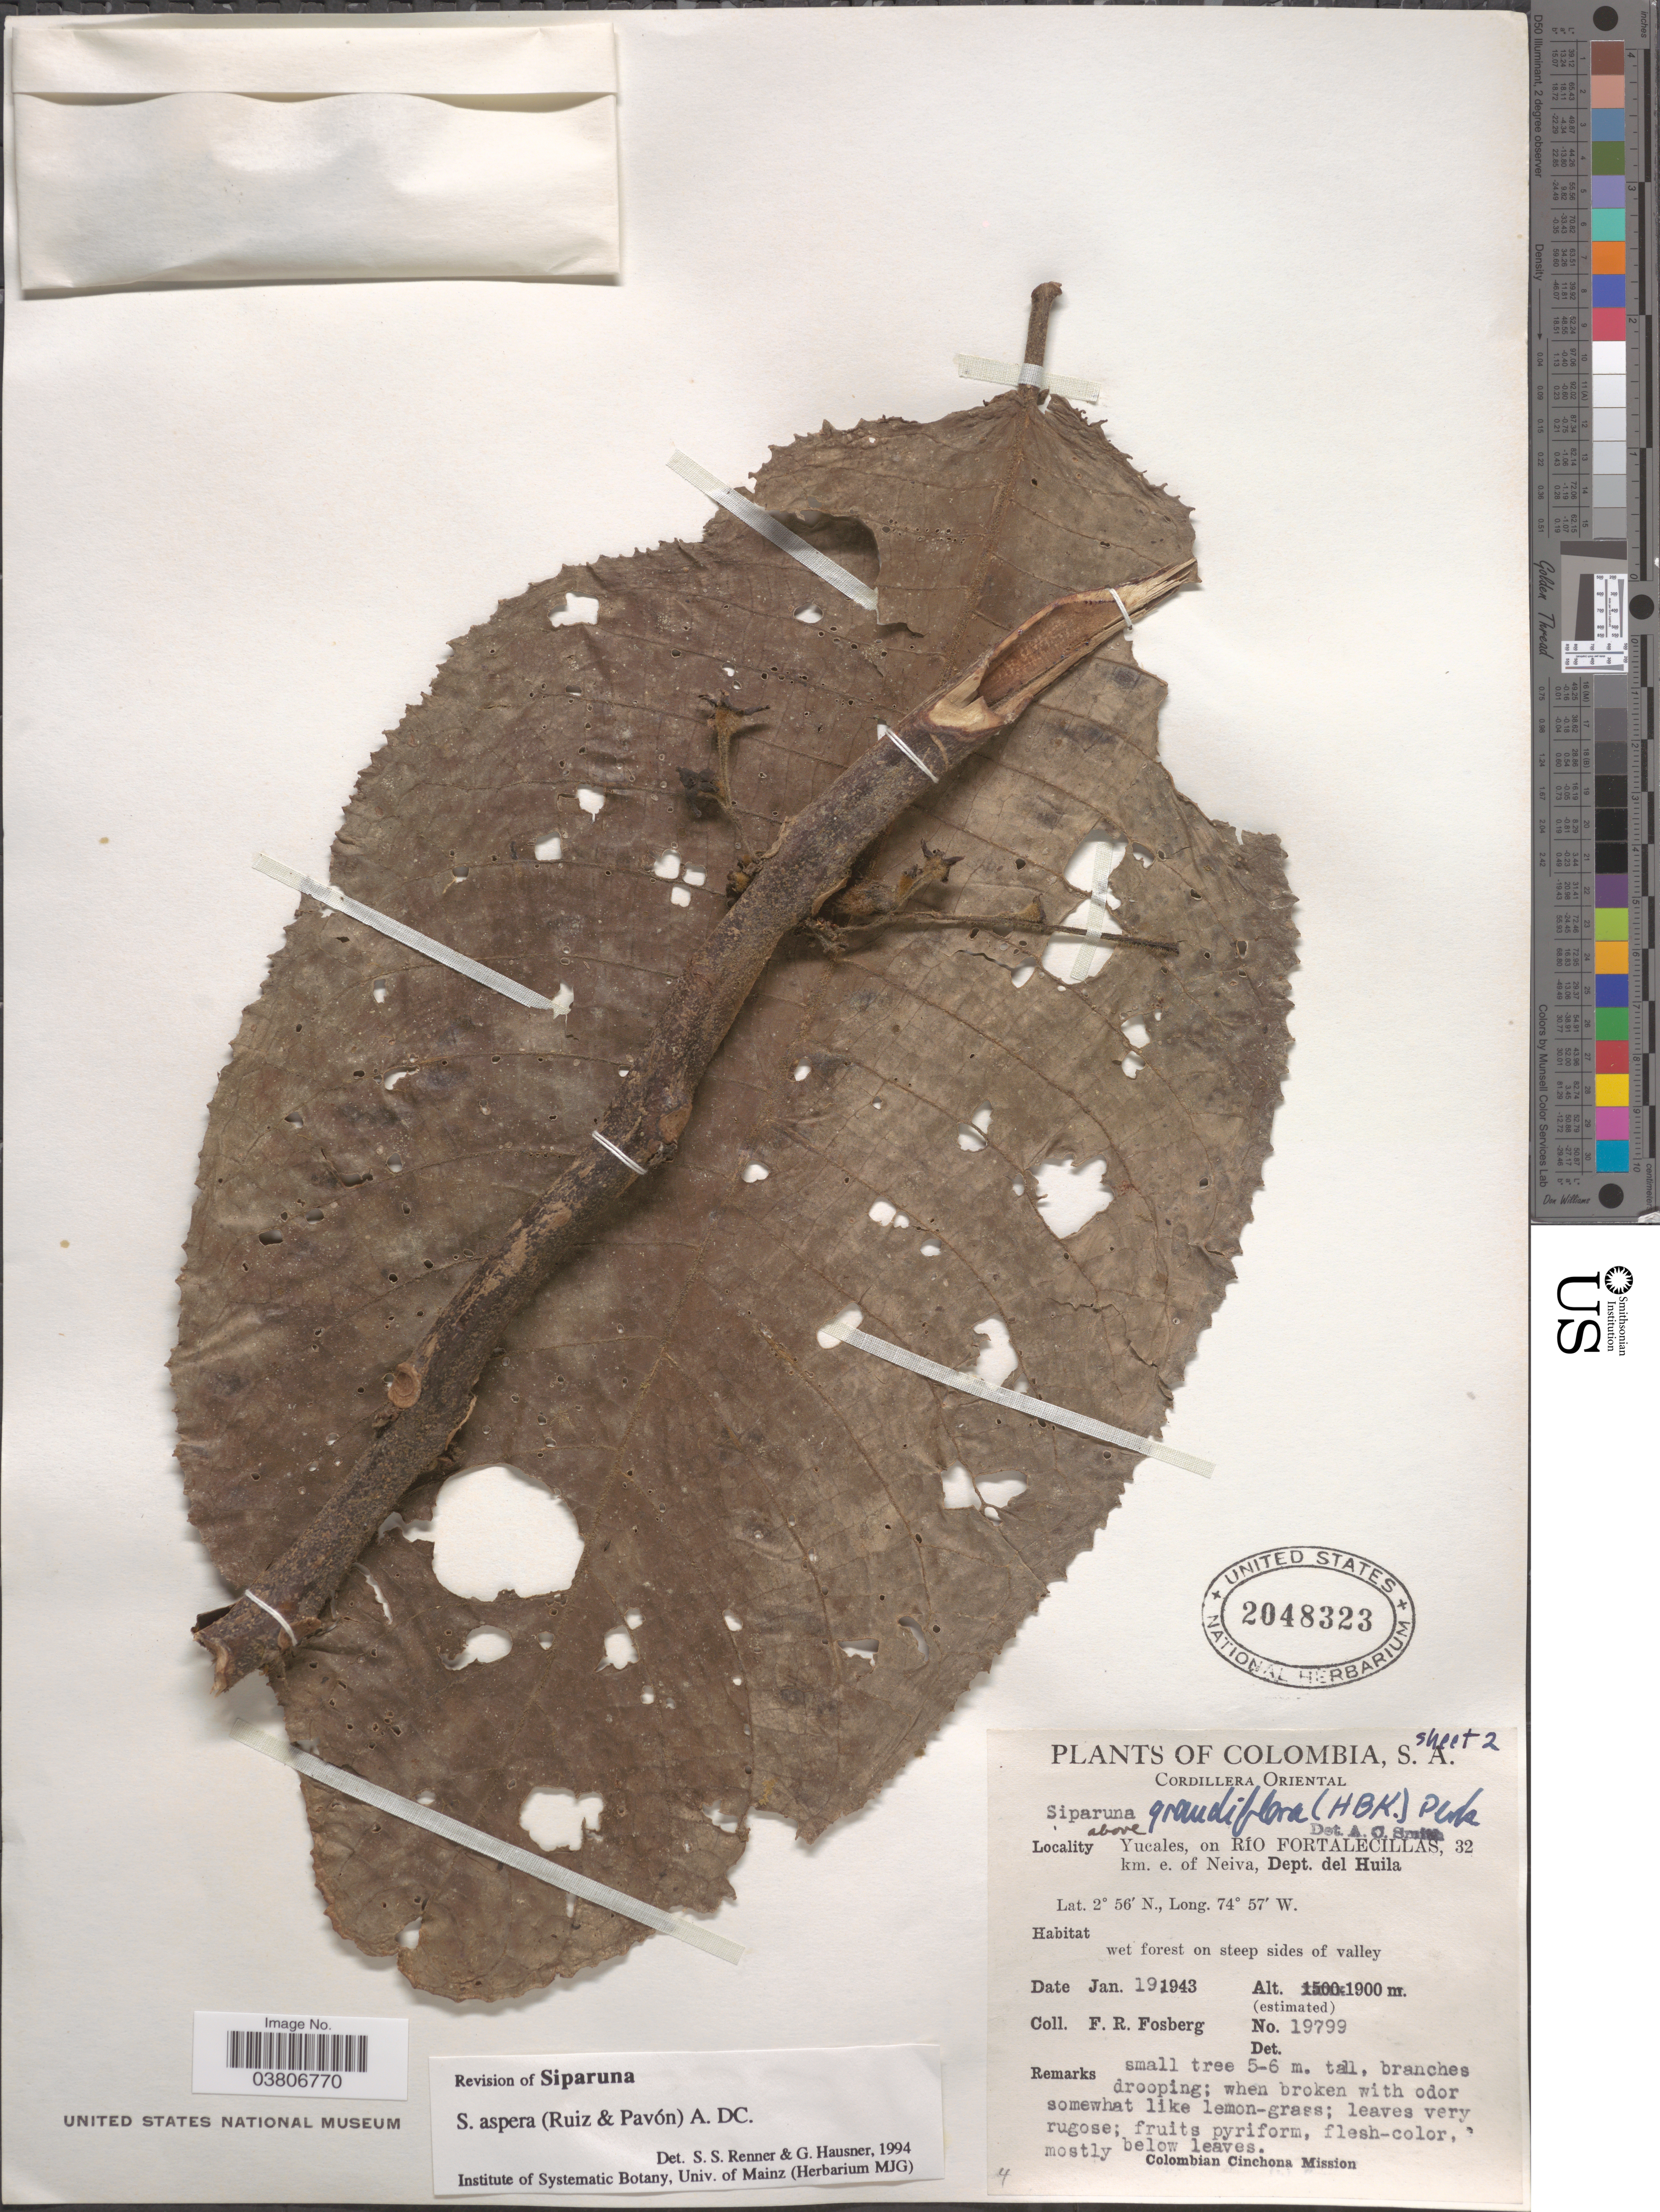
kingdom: Plantae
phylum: Tracheophyta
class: Magnoliopsida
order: Laurales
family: Siparunaceae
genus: Siparuna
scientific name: Siparuna aspera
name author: (Ruiz & Pav.) A. DC.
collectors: F. R. Fosberg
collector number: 19799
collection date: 1943-01-19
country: Colombia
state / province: Huila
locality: Cordillera Oriental. Above Yucales, on Río Fortalecillas, 32 km. e. of Neiva, Dept. del Huila.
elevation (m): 1900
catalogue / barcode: US 2048323